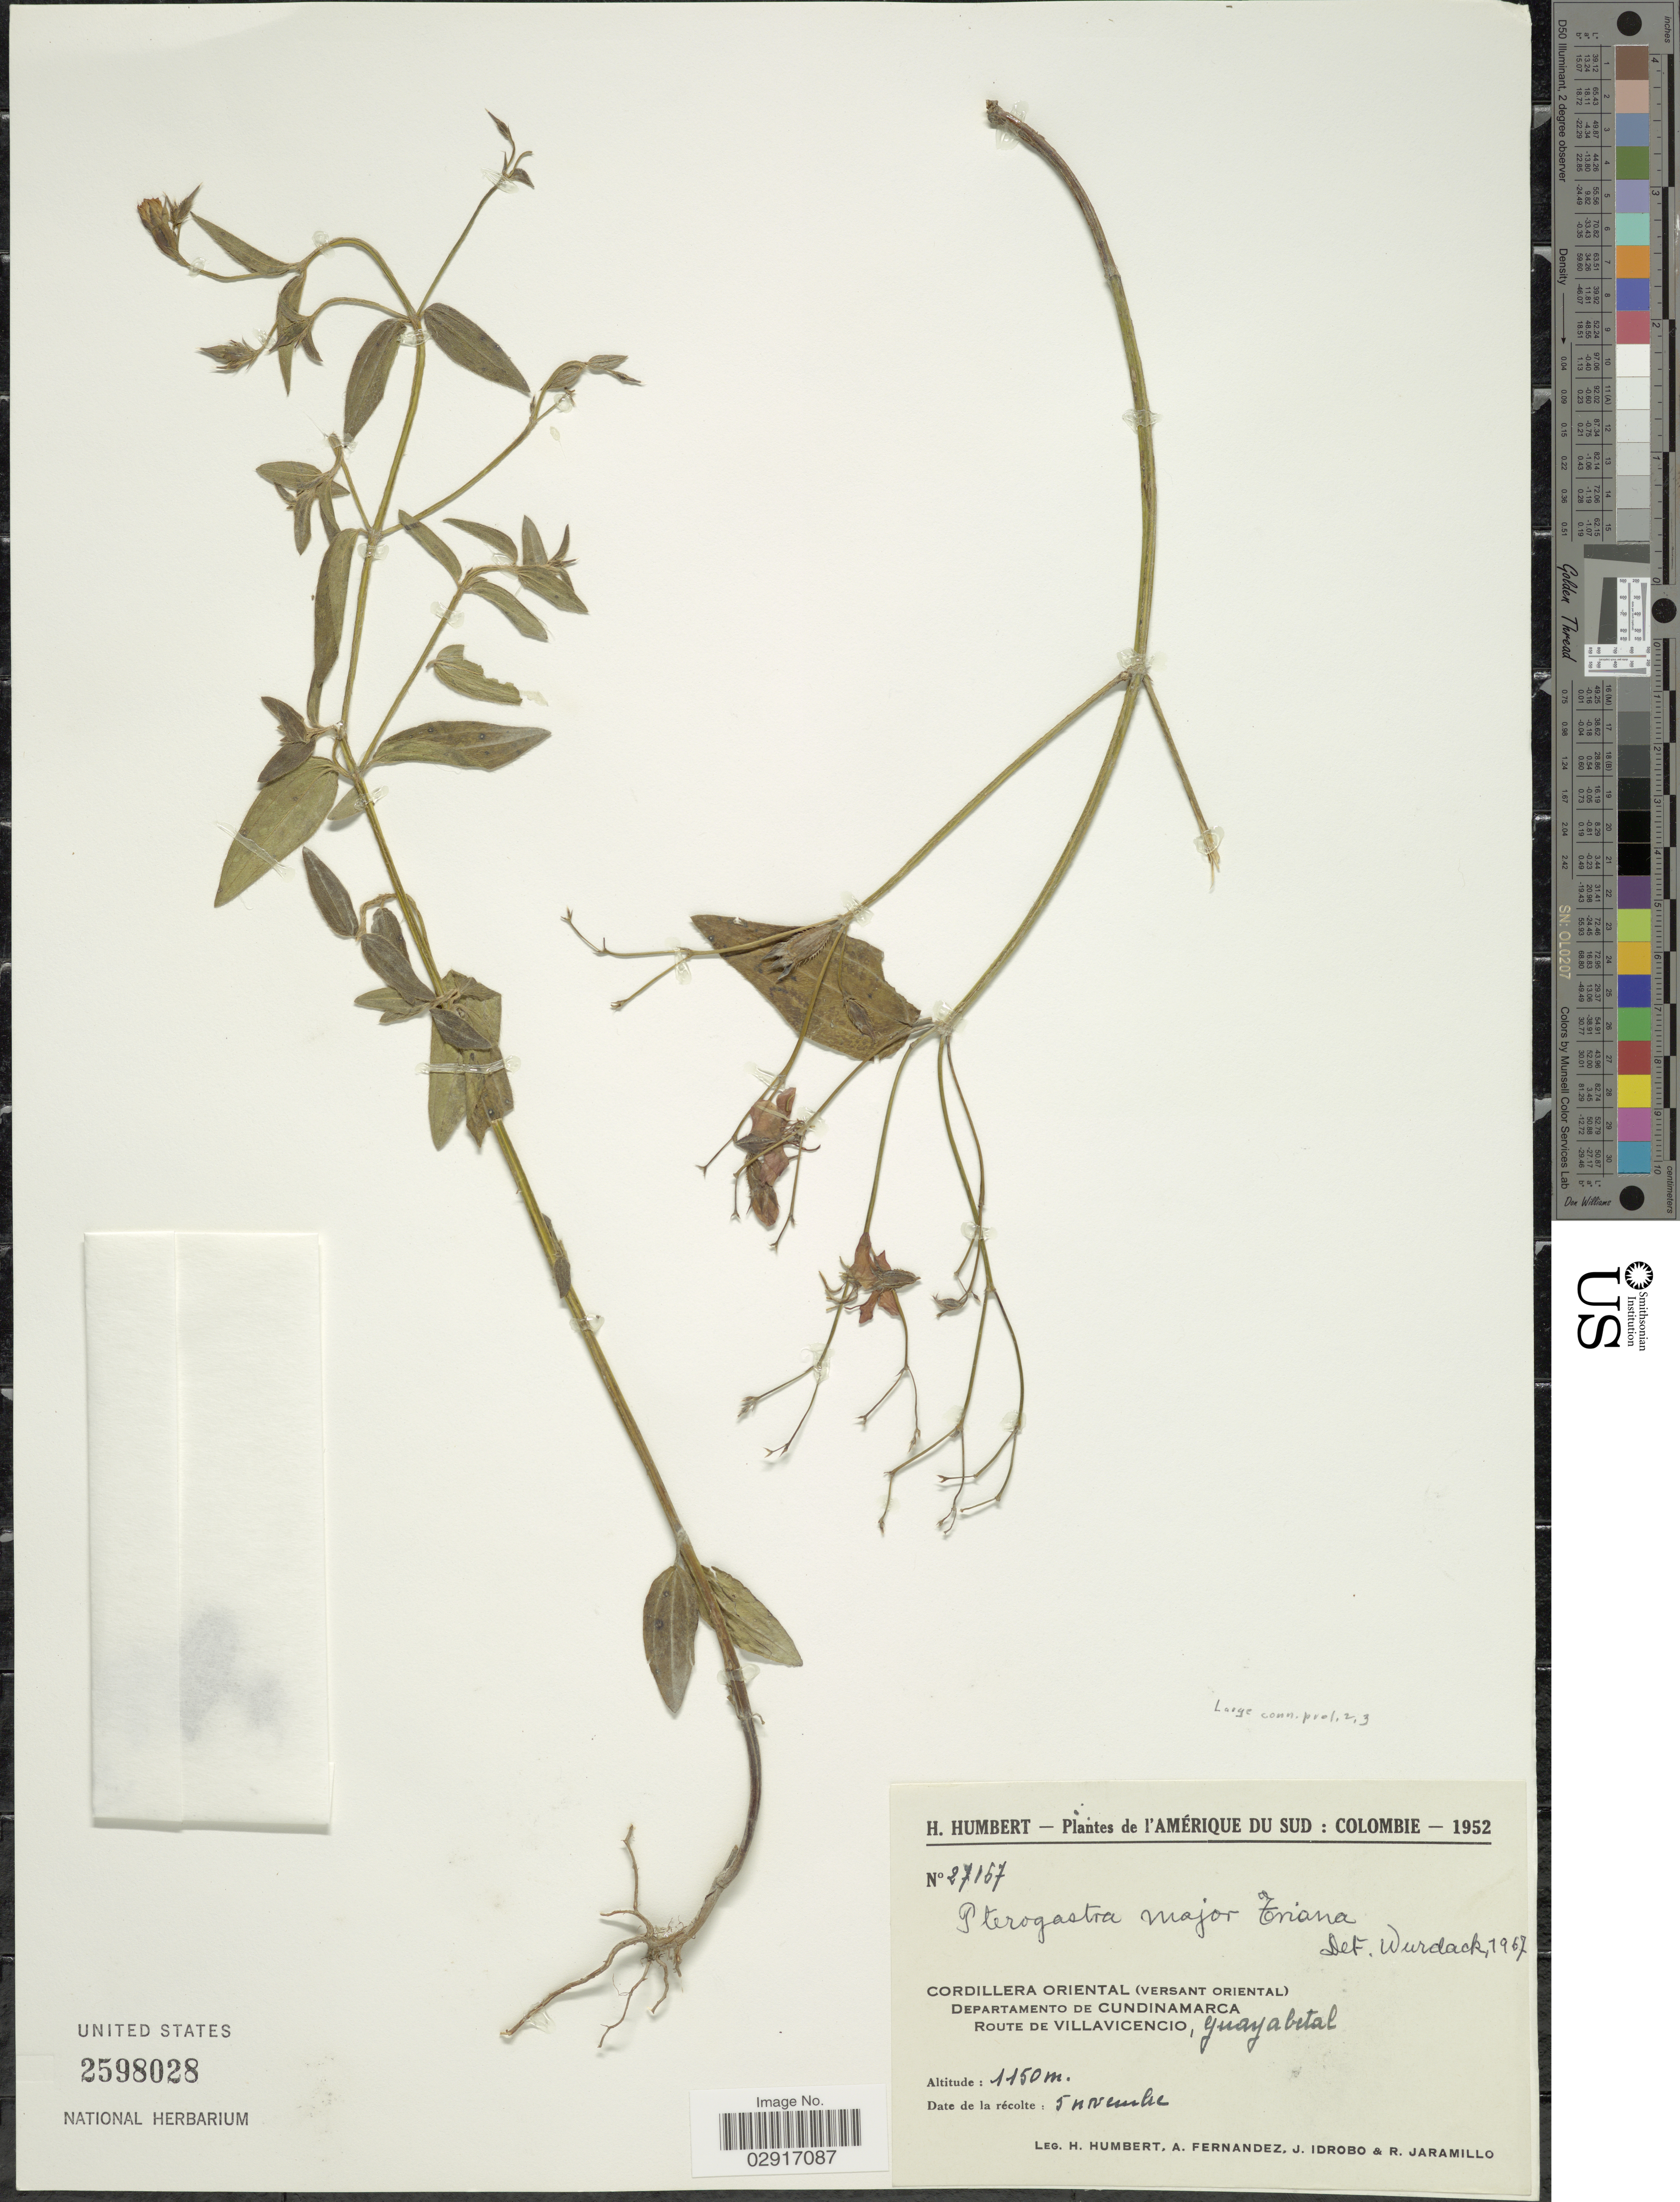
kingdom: Plantae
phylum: Tracheophyta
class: Magnoliopsida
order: Myrtales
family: Melastomataceae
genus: Pterogastra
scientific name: Pterogastra divaricata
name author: (Bonpl.) Naudin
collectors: H. Humbert, A. Fernandez, J. M. Idrobo & R. Jaramillo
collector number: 27167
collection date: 1952-11-05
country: Colombia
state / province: Cundinamarca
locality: Cordillera Oriental (versant oriental). Departamento de Cundinamarca. Route de Villavicencio, Guayabetal.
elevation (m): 1150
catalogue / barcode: US 2598028